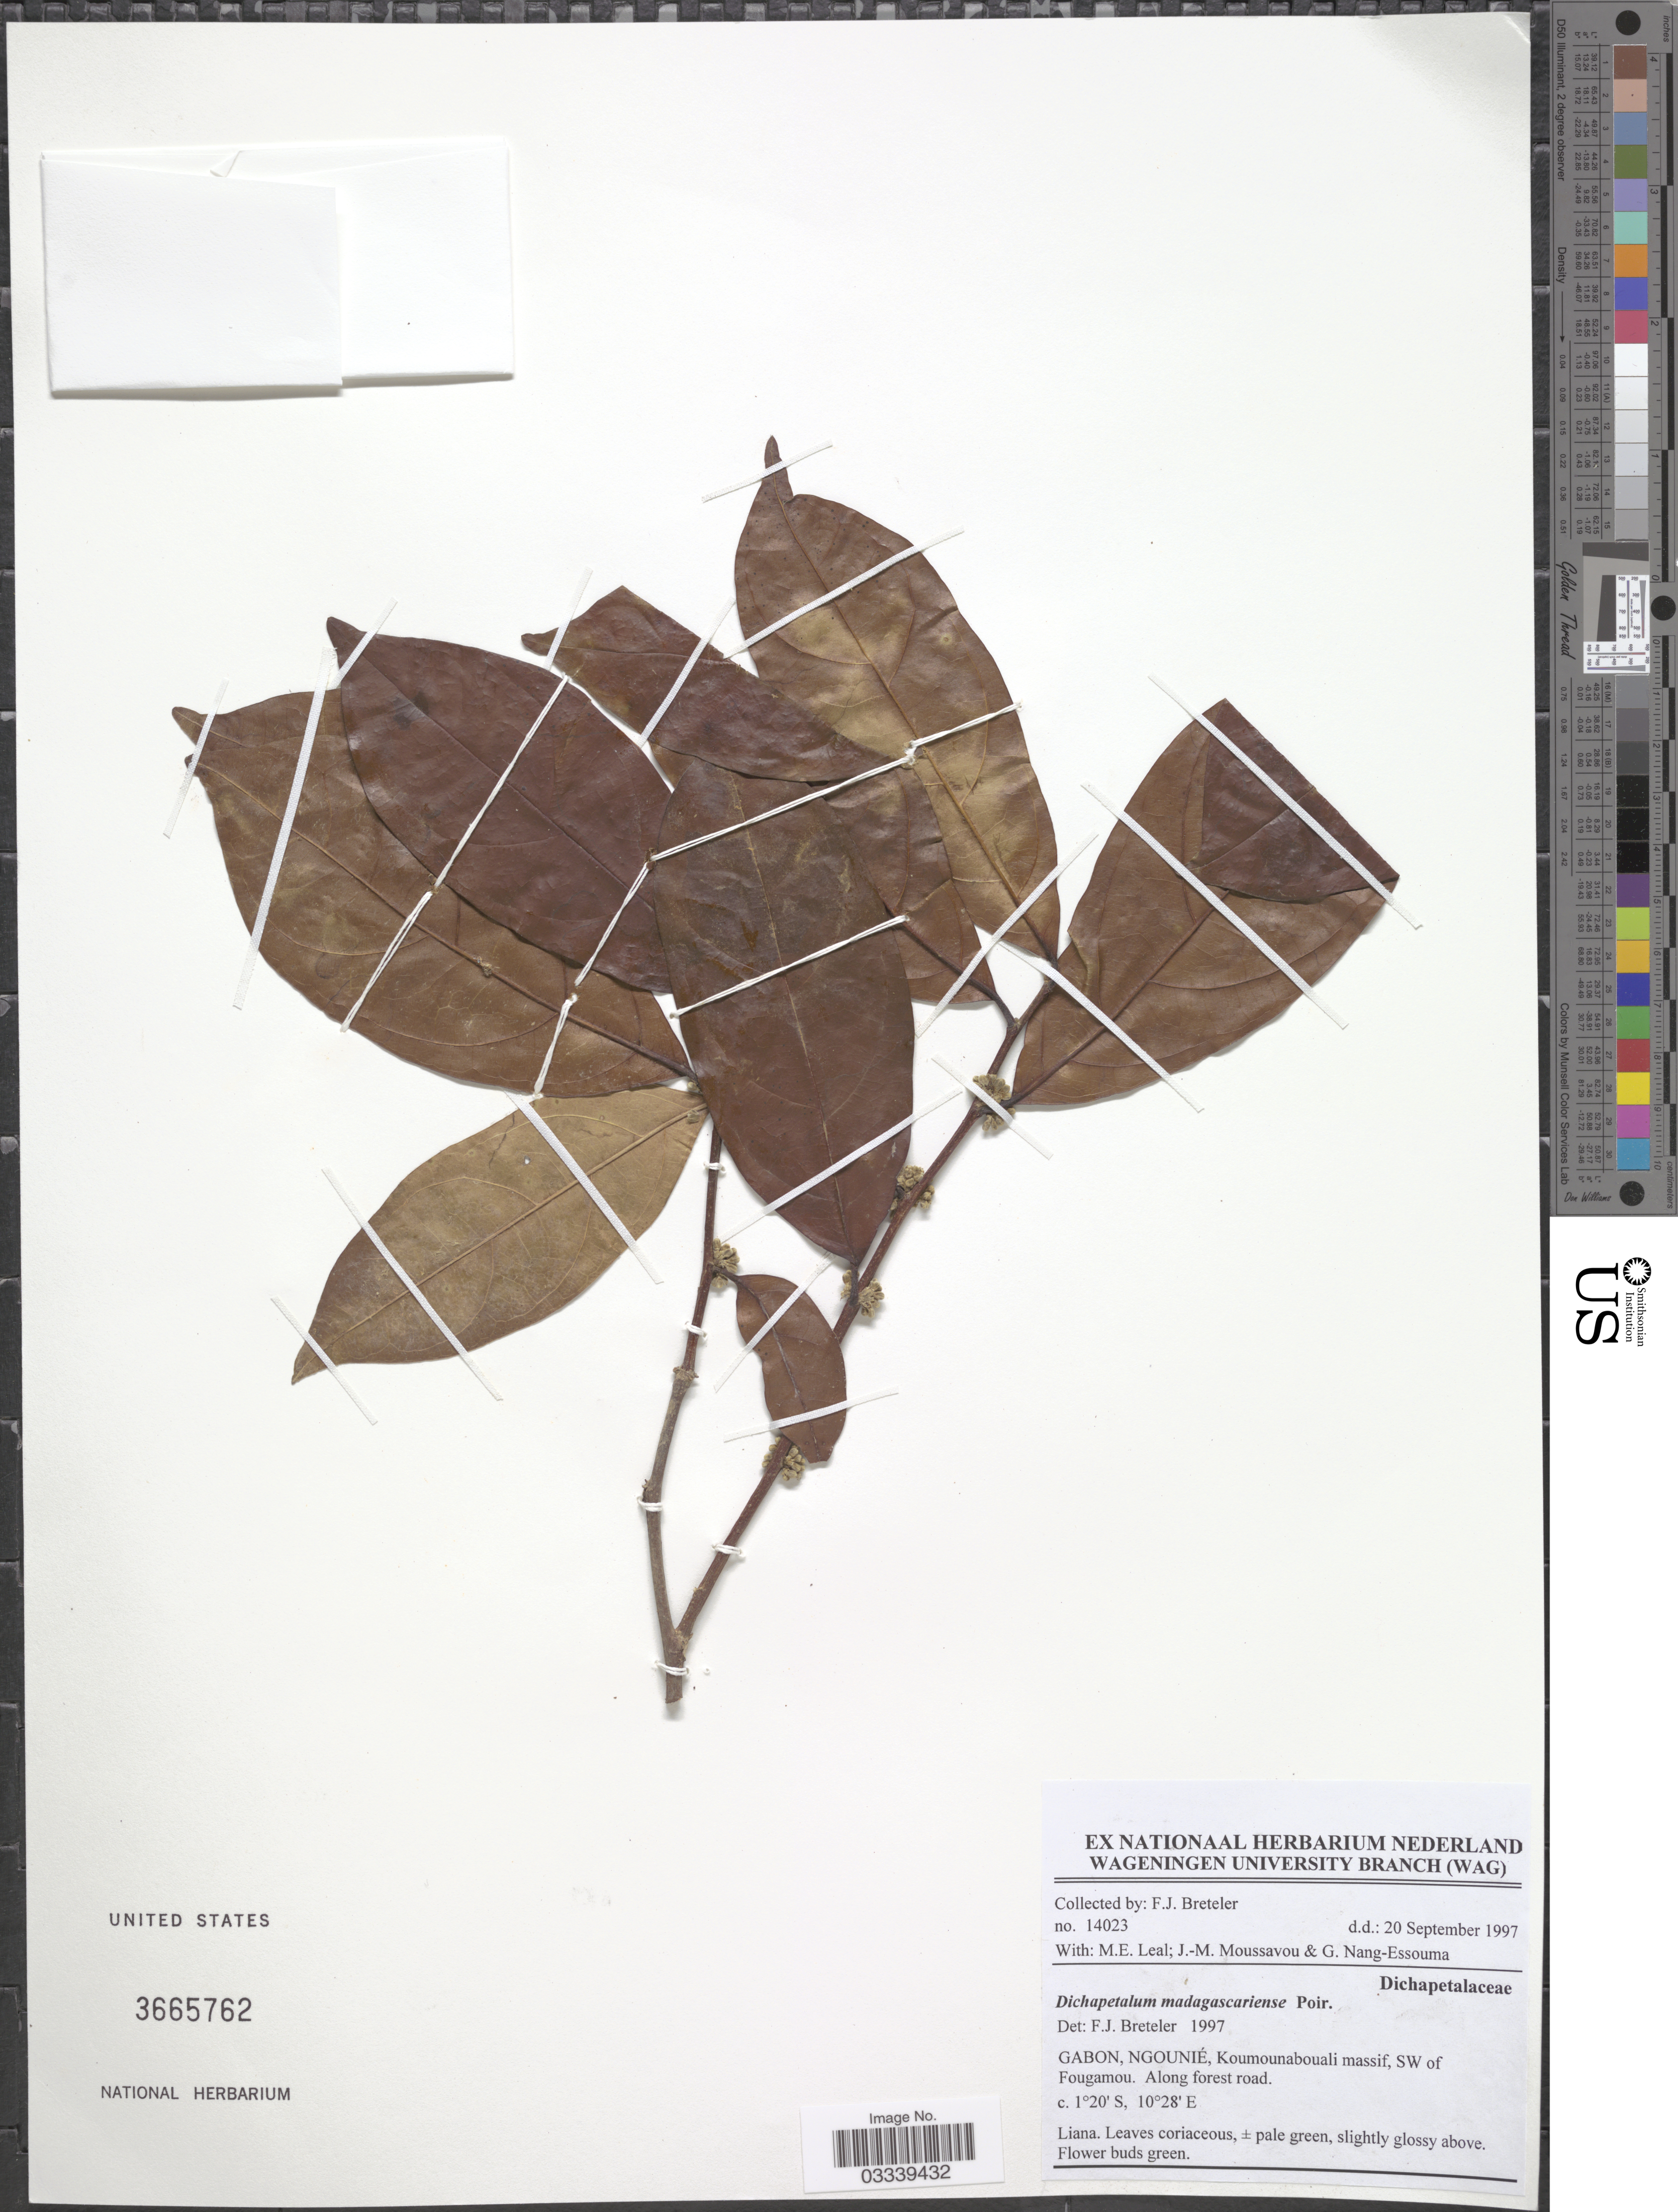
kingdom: Plantae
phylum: Tracheophyta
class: Magnoliopsida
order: Malpighiales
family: Dichapetalaceae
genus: Dichapetalum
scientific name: Dichapetalum madagascariense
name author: Poir.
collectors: F. J. Breteler, M. E. Leal, J. Moussavou & G. Nang-Essouma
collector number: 14023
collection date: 1997-09-20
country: Gabon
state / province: Ngounie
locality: Koumounabouali massif, SW of Fougamou.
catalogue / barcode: US 3665762